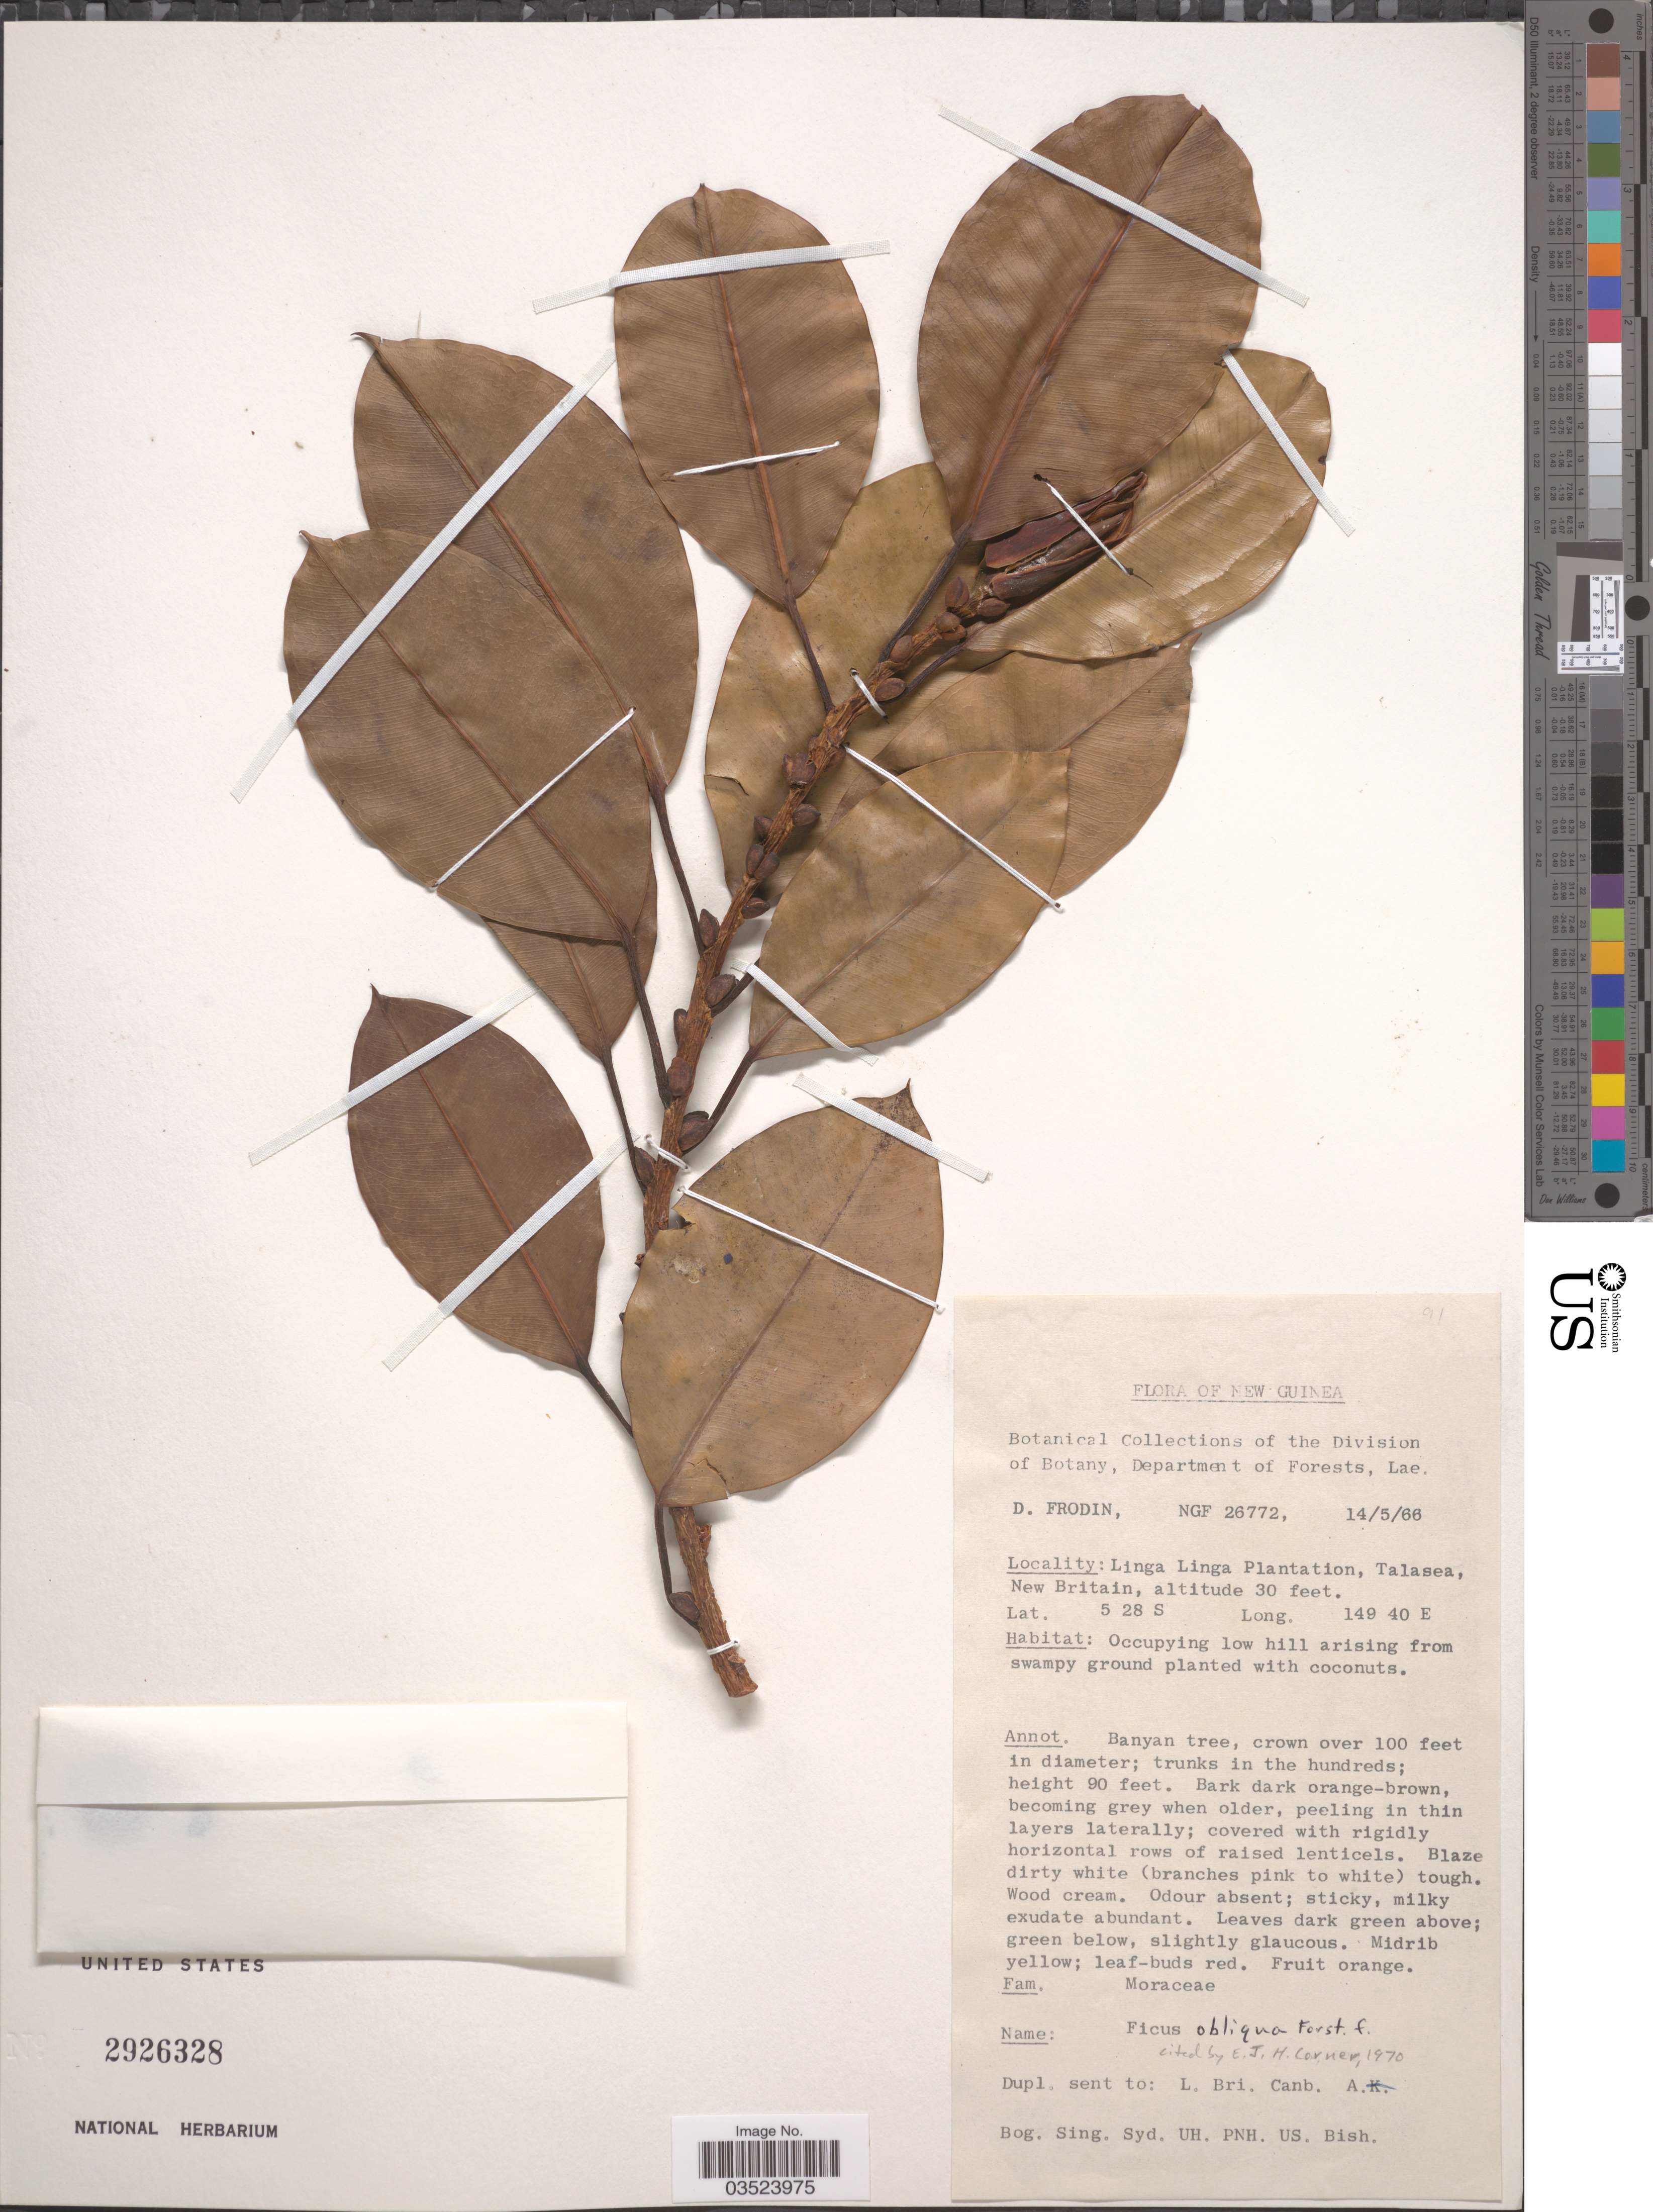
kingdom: Plantae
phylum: Tracheophyta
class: Magnoliopsida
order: Rosales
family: Moraceae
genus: Ficus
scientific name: Ficus obliqua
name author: G. Forst.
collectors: D. G. Frodin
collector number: NGF26772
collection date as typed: Transcribed d/m/y: 14/5/66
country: Papua New Guinea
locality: New Guinea. Linga Linga Plantation, Talasea, New Britain.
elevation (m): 9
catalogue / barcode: US 2926328